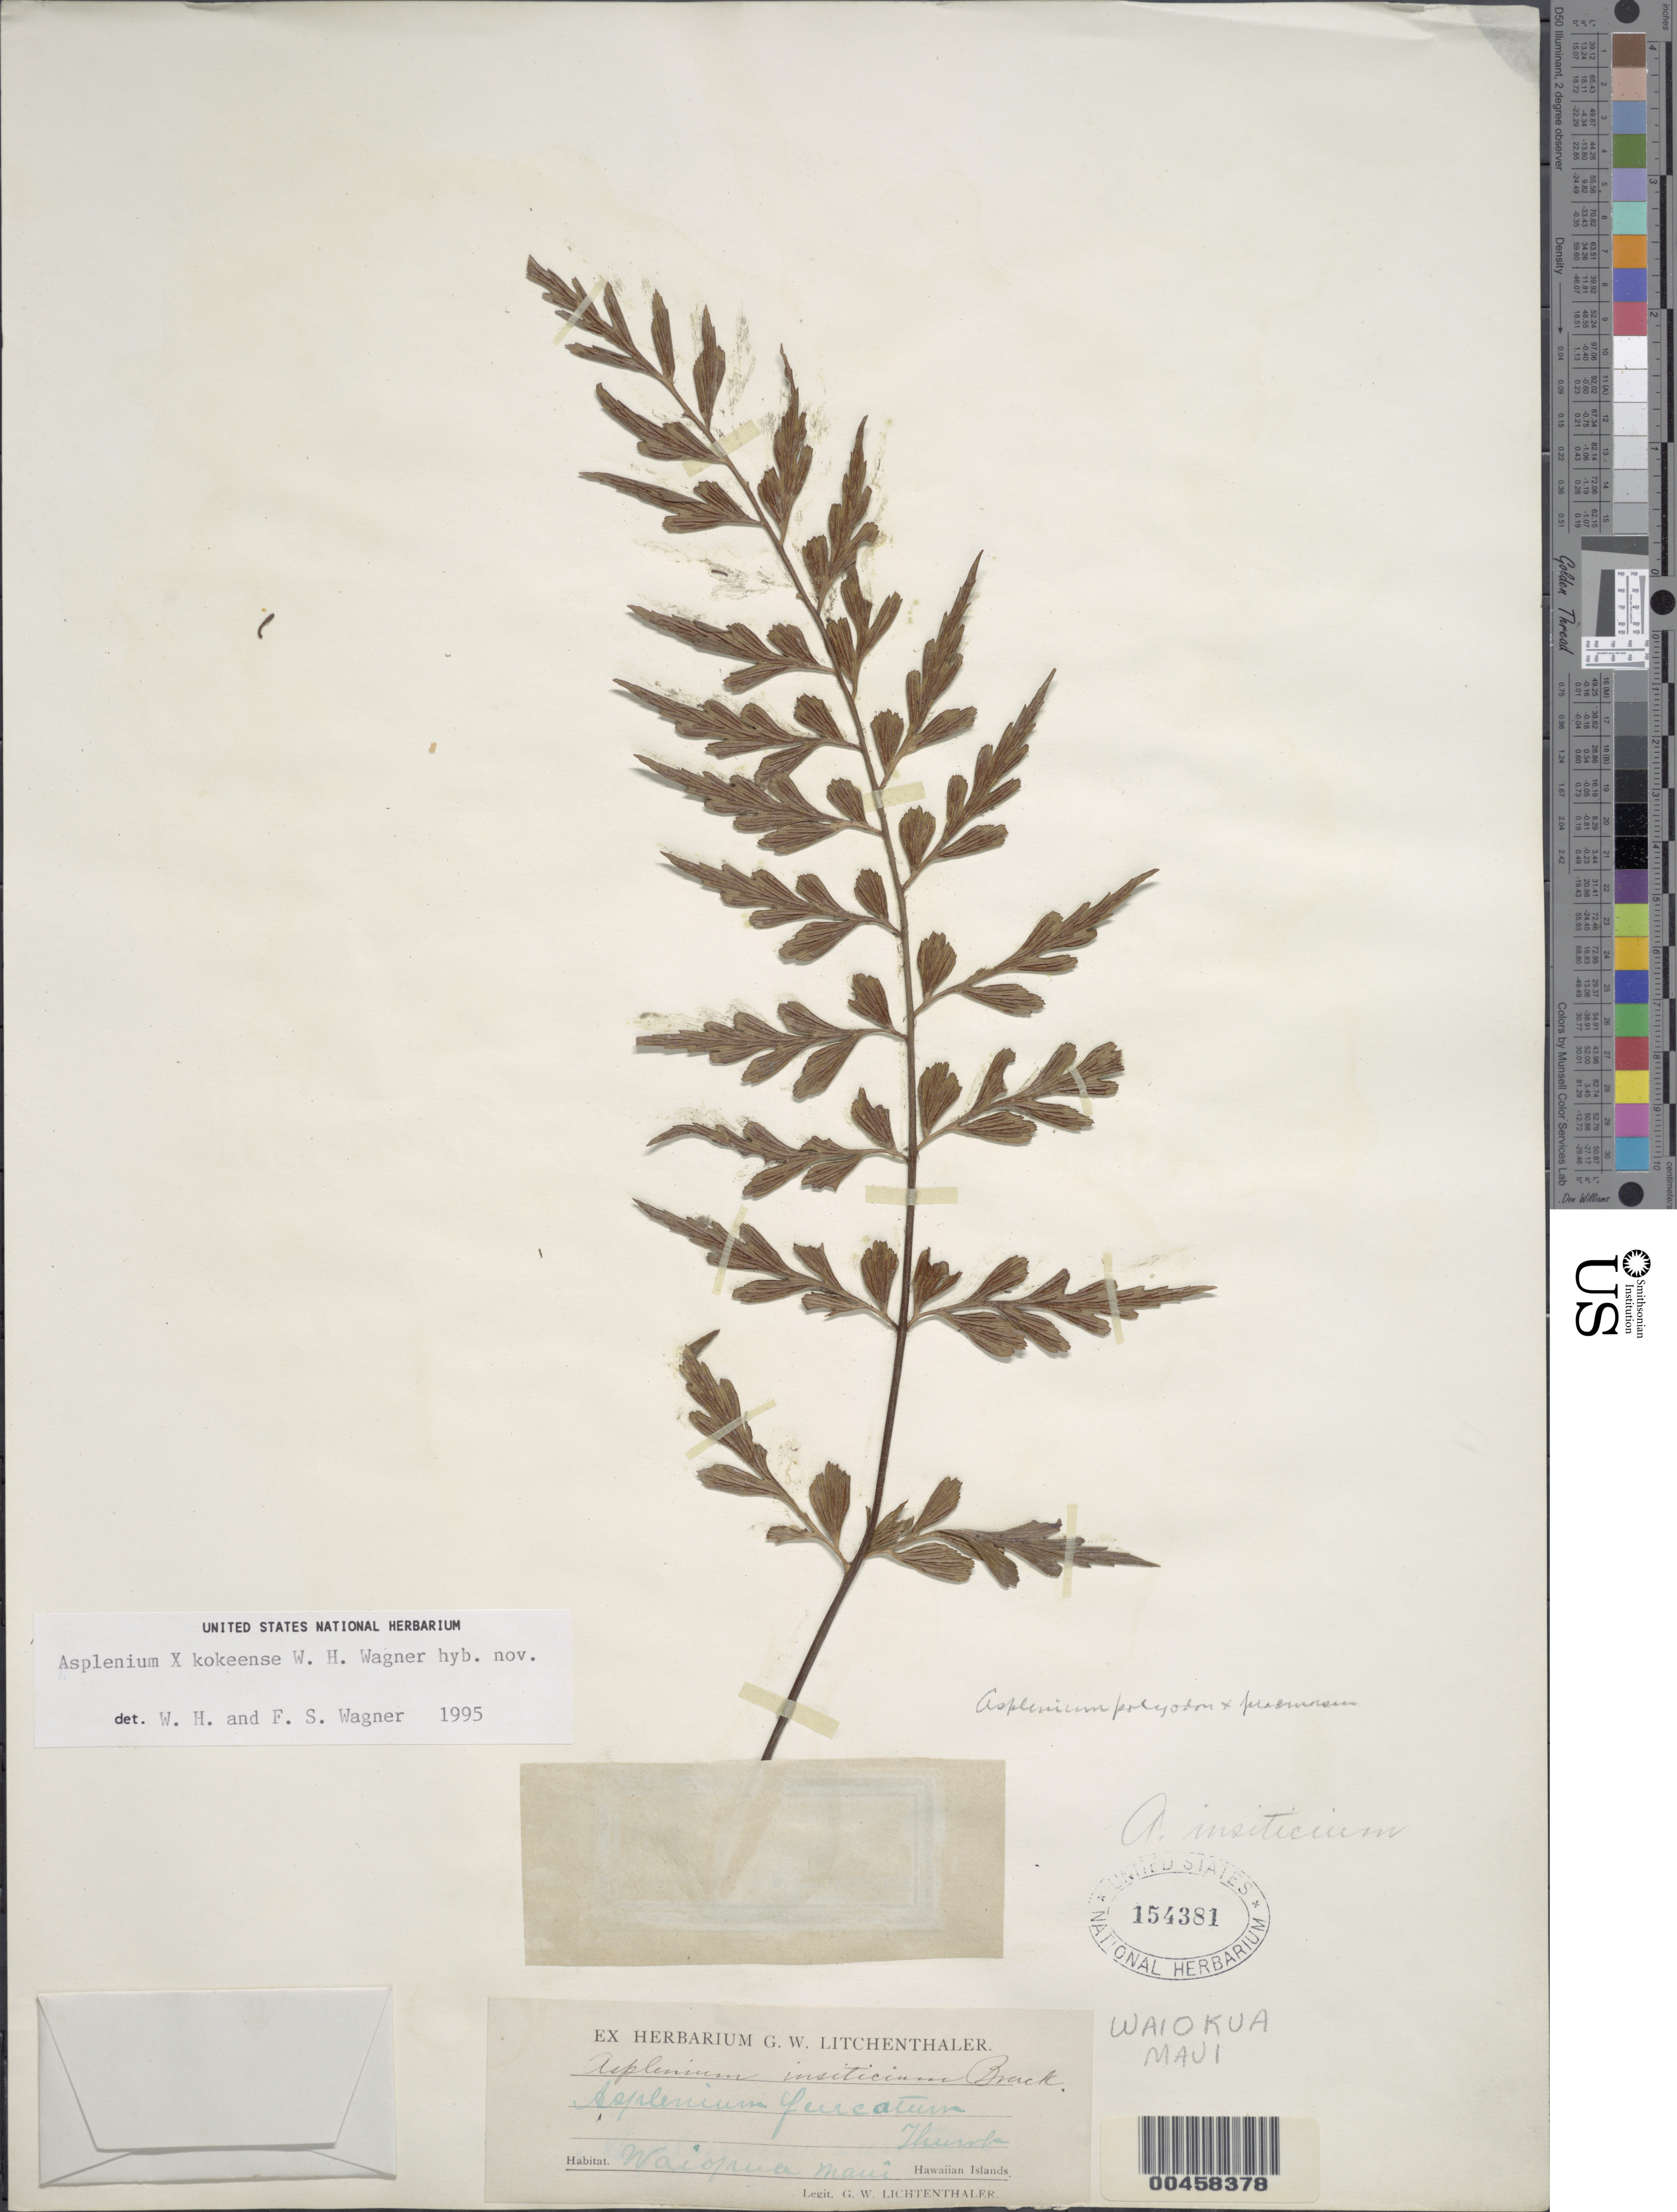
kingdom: Plantae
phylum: Tracheophyta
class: Polypodiopsida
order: Polypodiales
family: Aspleniaceae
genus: Asplenium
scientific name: Asplenium x kokeense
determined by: Wagner, W. L.; Wagner, F. S.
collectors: G. Lichtenthaler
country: United States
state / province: Hawaii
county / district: Maui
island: Maui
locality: Waiokua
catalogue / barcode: US 154381